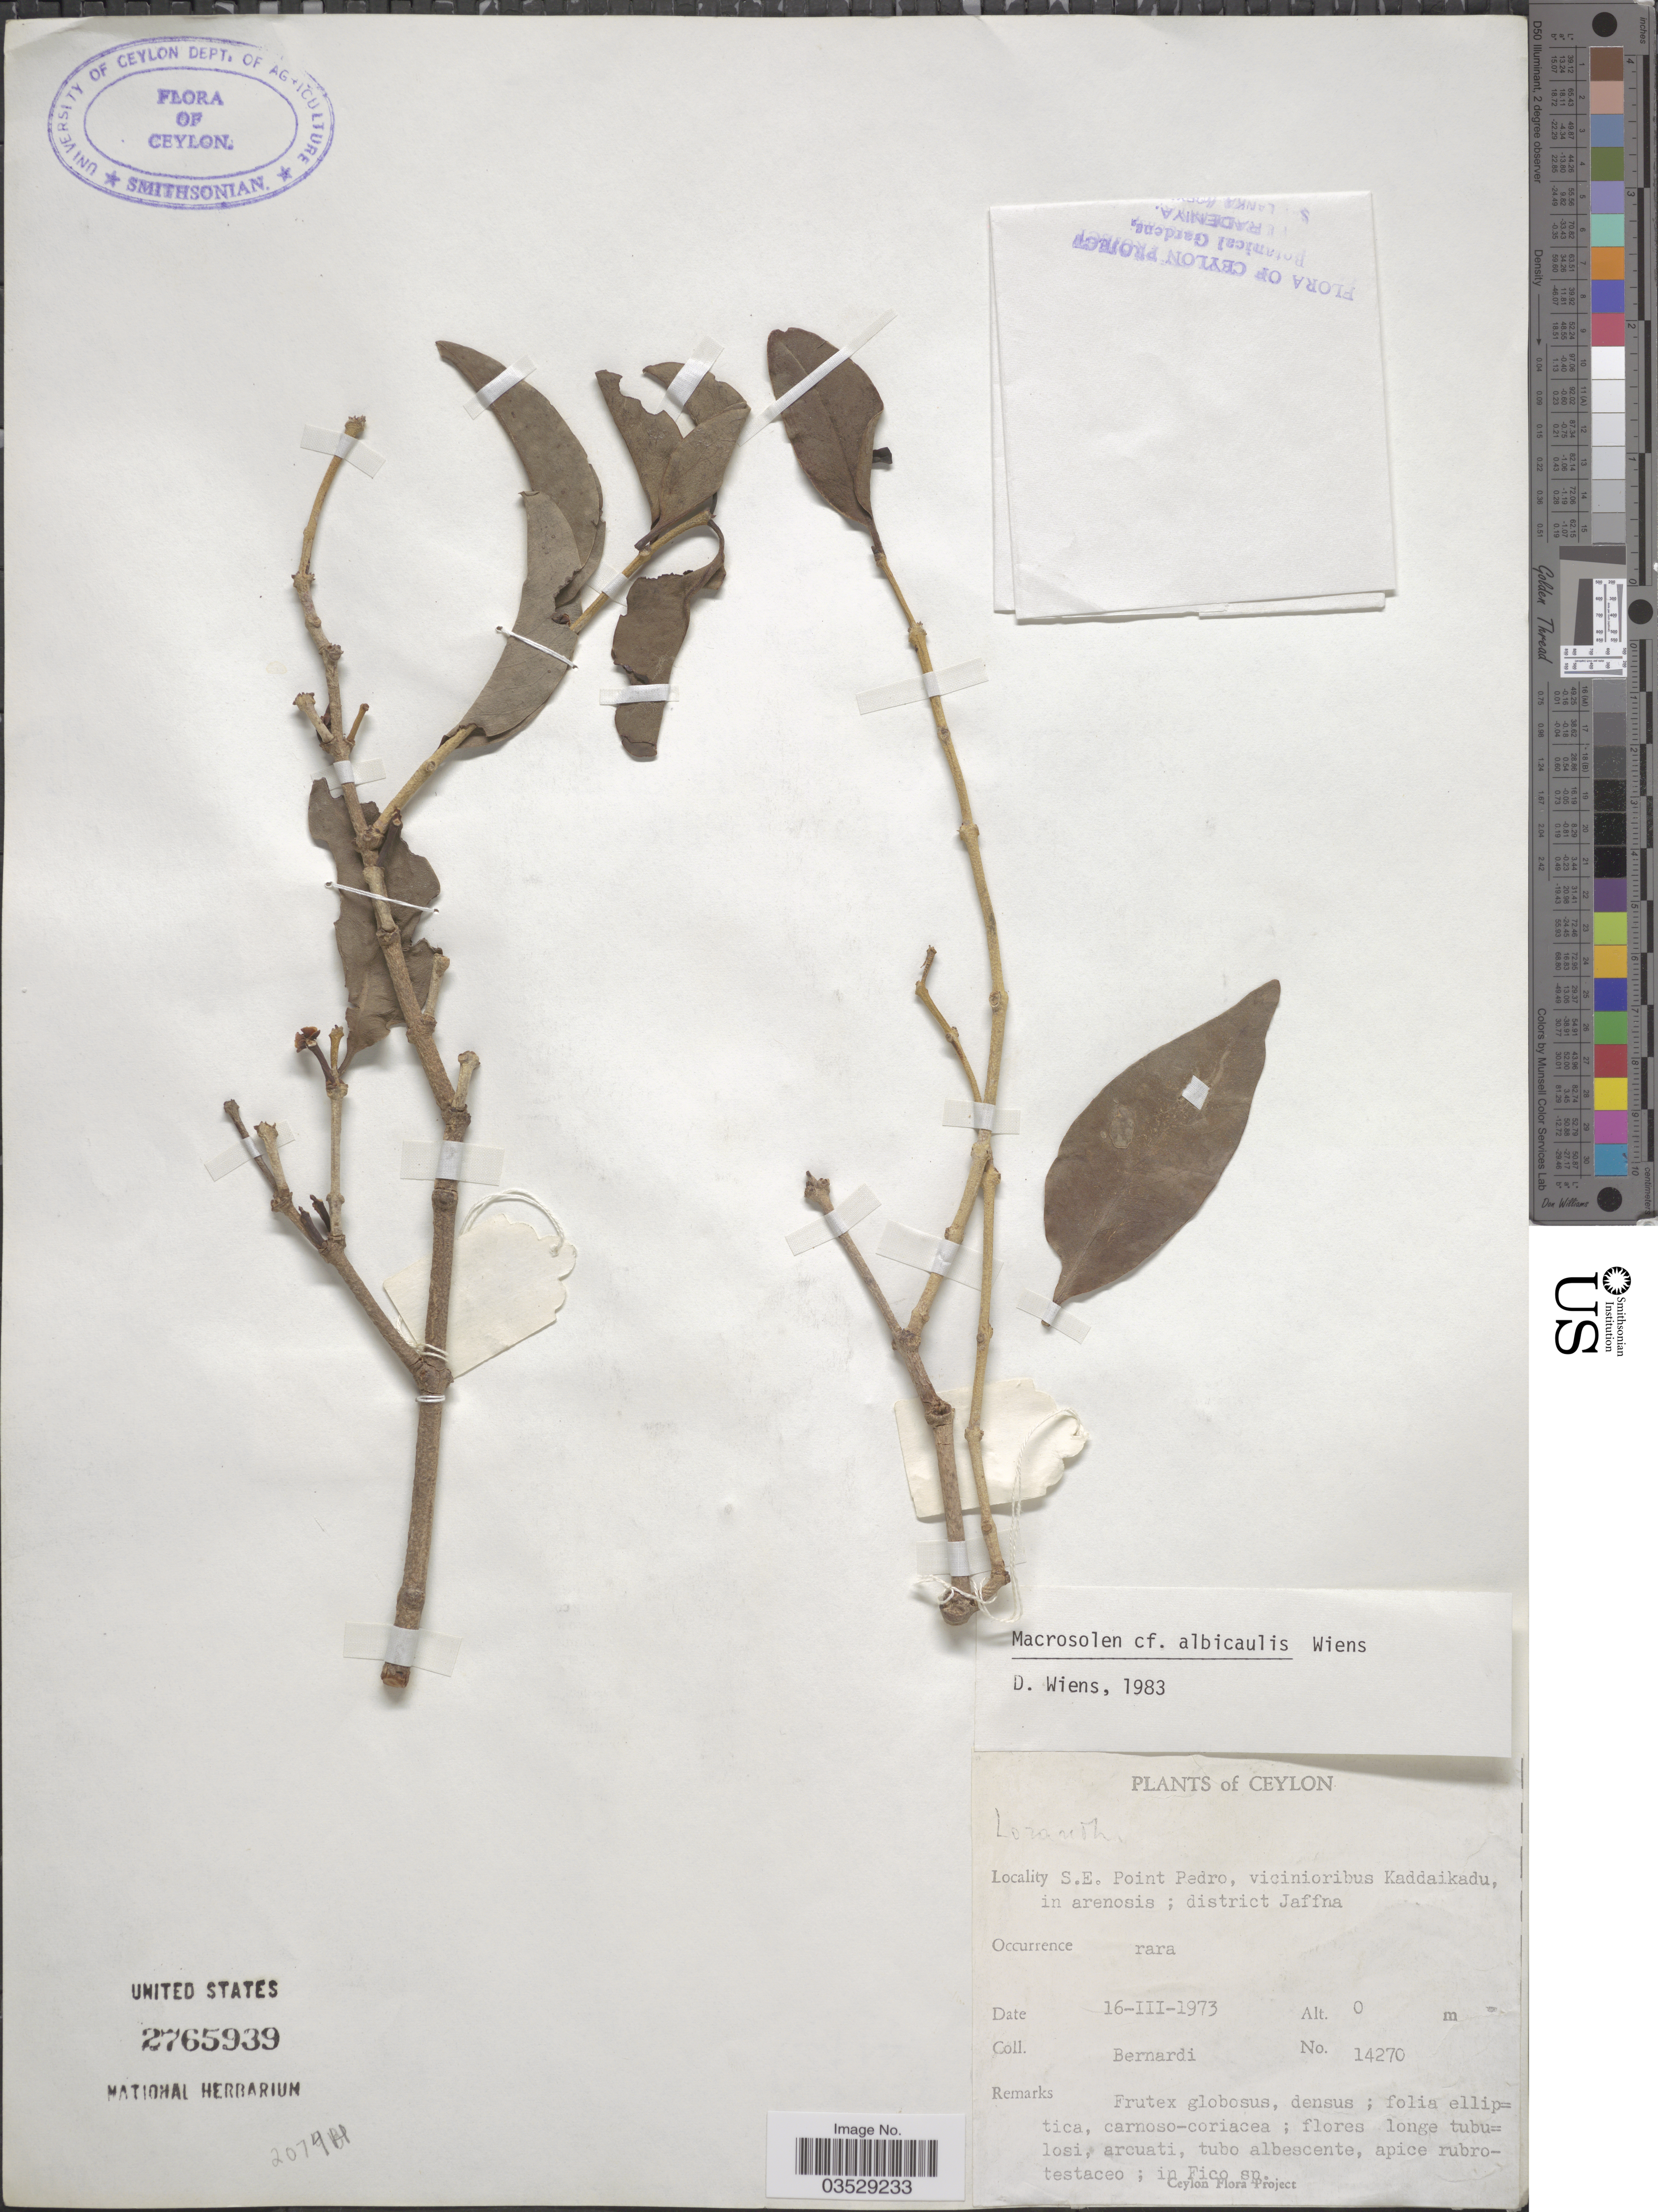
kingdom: Plantae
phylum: Tracheophyta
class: Magnoliopsida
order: Santalales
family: Loranthaceae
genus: Macrosolen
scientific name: Macrosolen albicaulis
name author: Wiens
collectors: Bernardi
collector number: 14270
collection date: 1973-03-16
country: Sri Lanka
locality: Ceylon. S. E. Point Pedro, vicinioribus Kaddaikadu, in arenosis; district Jaffna.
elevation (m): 0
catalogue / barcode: US 2765939